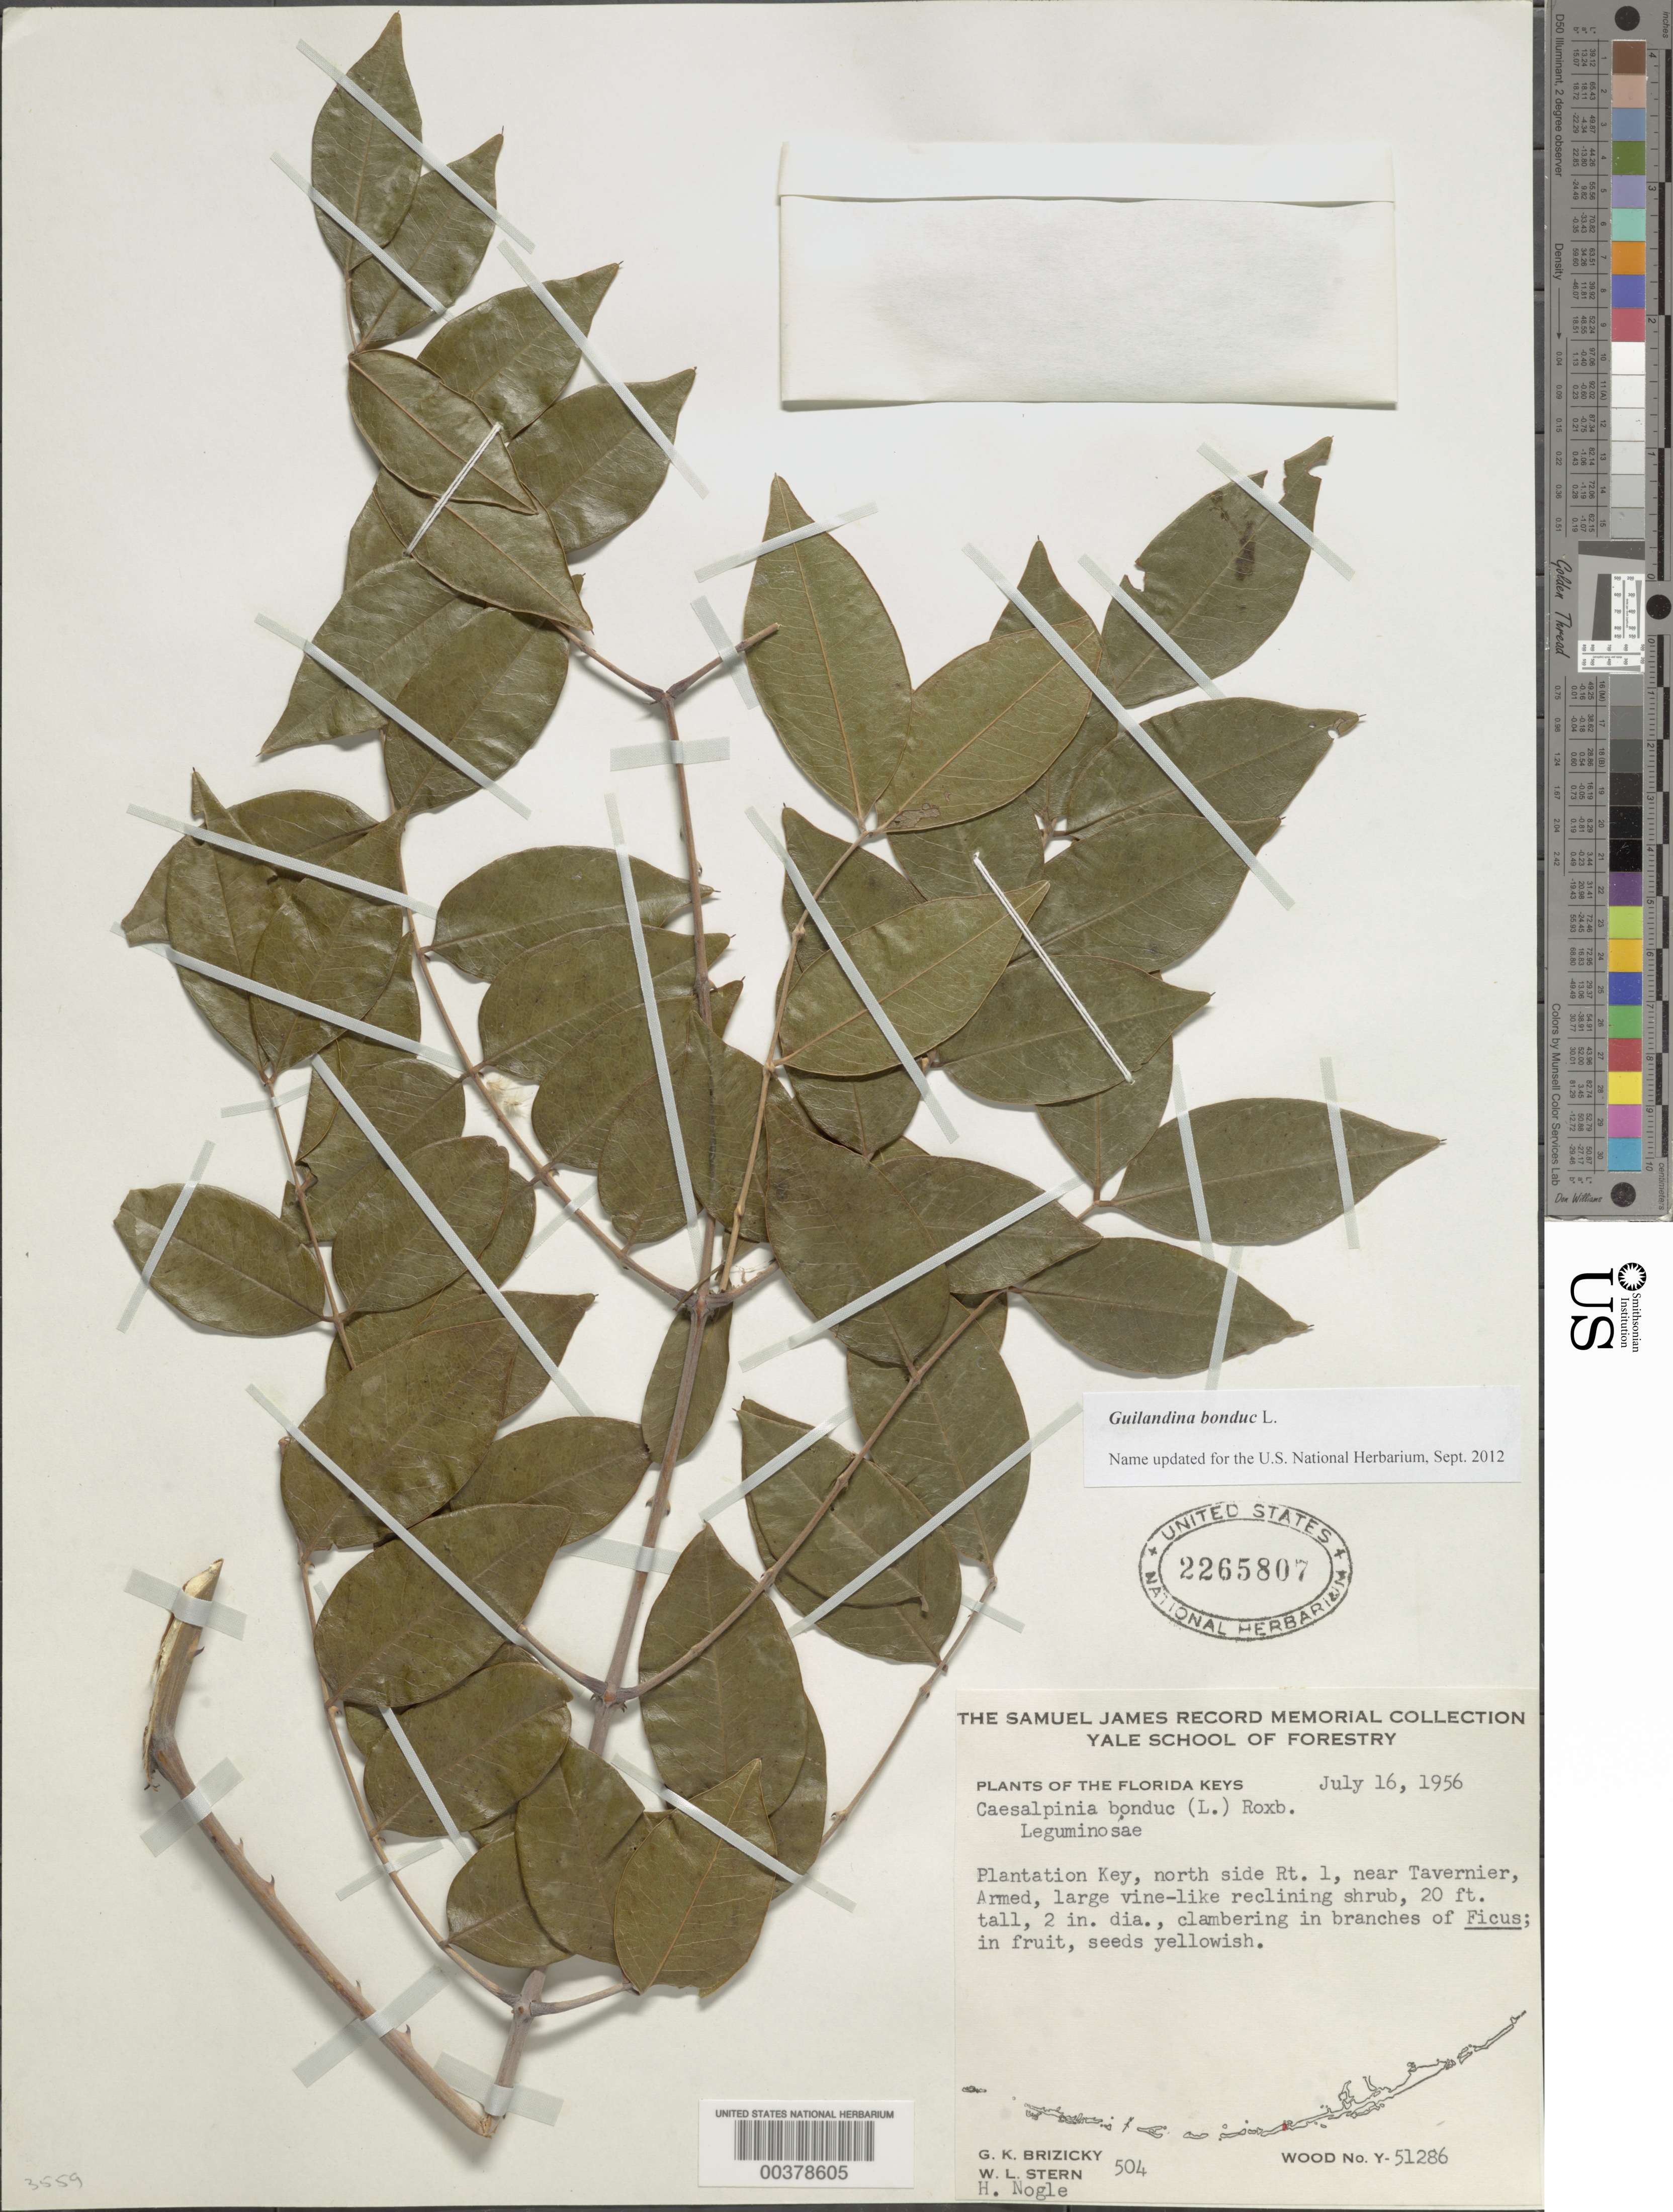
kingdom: Plantae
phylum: Tracheophyta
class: Magnoliopsida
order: Fabales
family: Fabaceae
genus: Guilandina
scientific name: Guilandina bonduc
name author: L.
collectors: G. K. Brizicky, W. L. Stern & H. Nogle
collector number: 504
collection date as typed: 16 Jul 1956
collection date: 1956-07-16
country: United States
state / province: Florida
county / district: Monroe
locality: Plantation key, n side rt. 1, near tavernier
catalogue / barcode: US 2265807